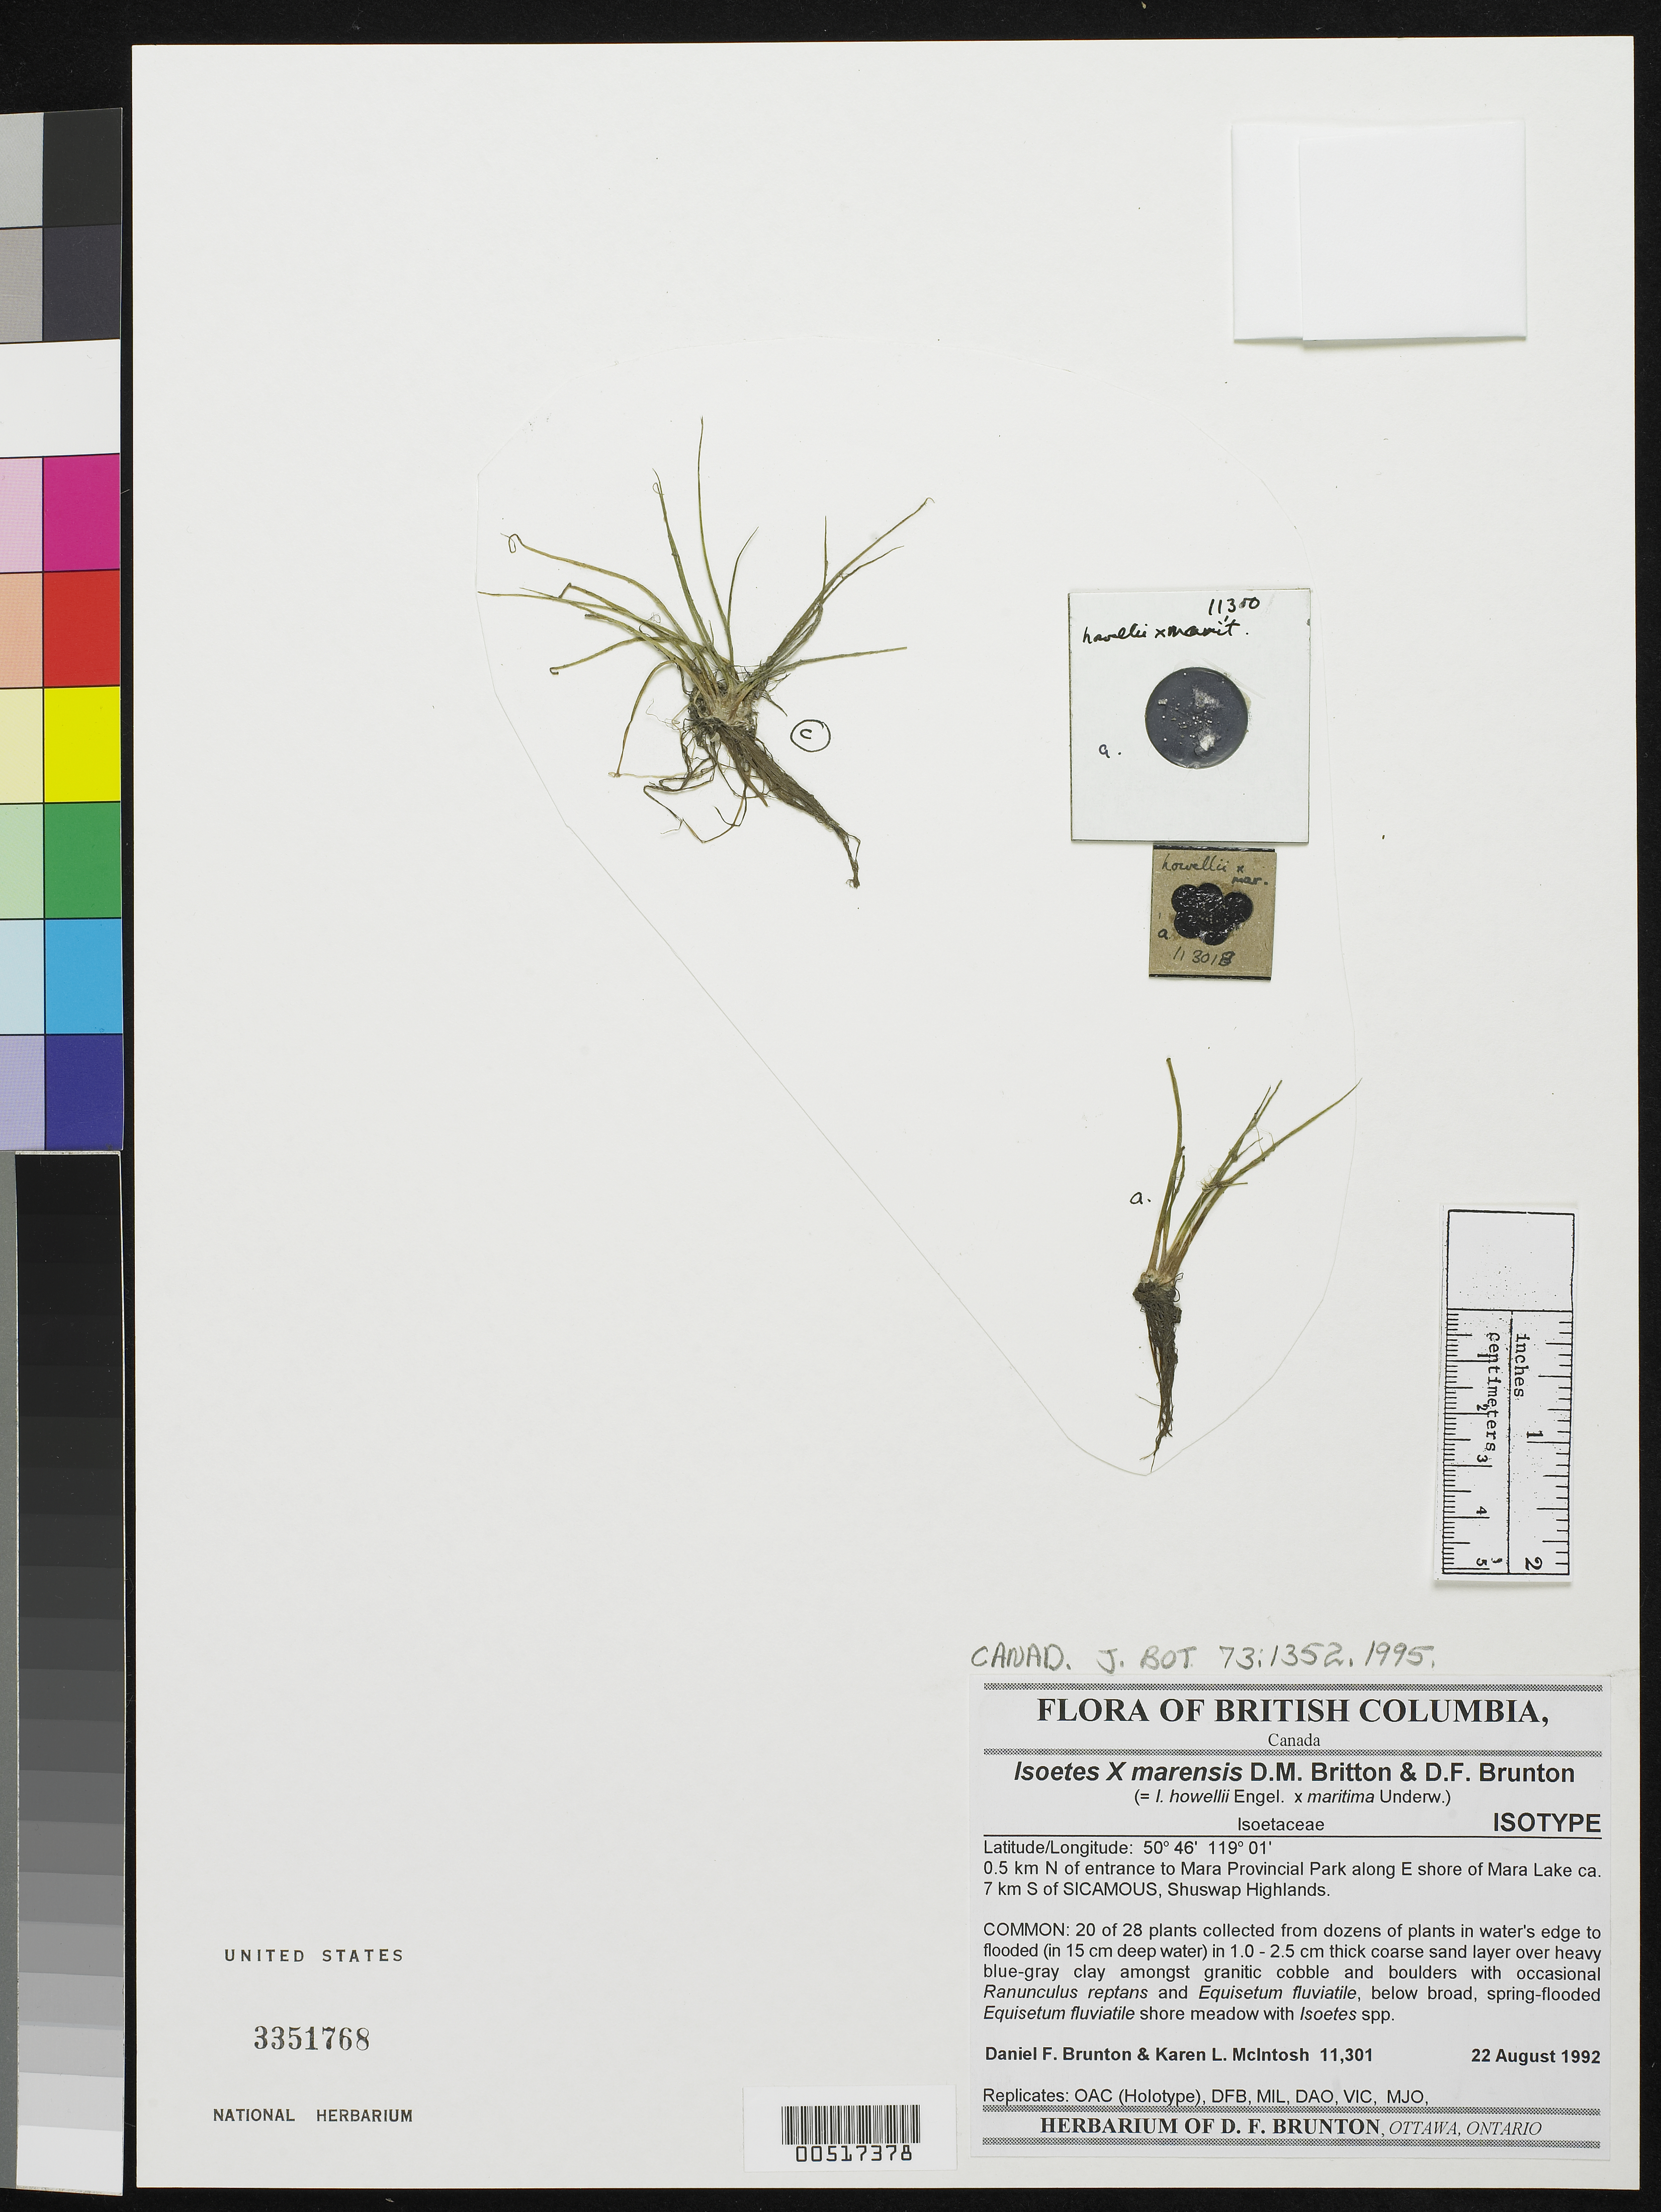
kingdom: Plantae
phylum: Tracheophyta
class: Lycopodiopsida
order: Isoetales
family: Isoetaceae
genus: Isoetes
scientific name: Isoetes x marensis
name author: D.M. Britton & D. F. Brunt.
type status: Isotype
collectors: D. Brunton & K. McIntosh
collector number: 11301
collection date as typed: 22 Aug 1992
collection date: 1992-08-22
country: Canada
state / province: British Columbia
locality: O.5 km N of entrance to Mara Provincial Park along E shore of Mara Lake ca. 7 km S of Sicamous, Shuswap Highlands. (lat/long recorded as: lat=50:46:0:- long=119:01:0:-)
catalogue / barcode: US 3351768